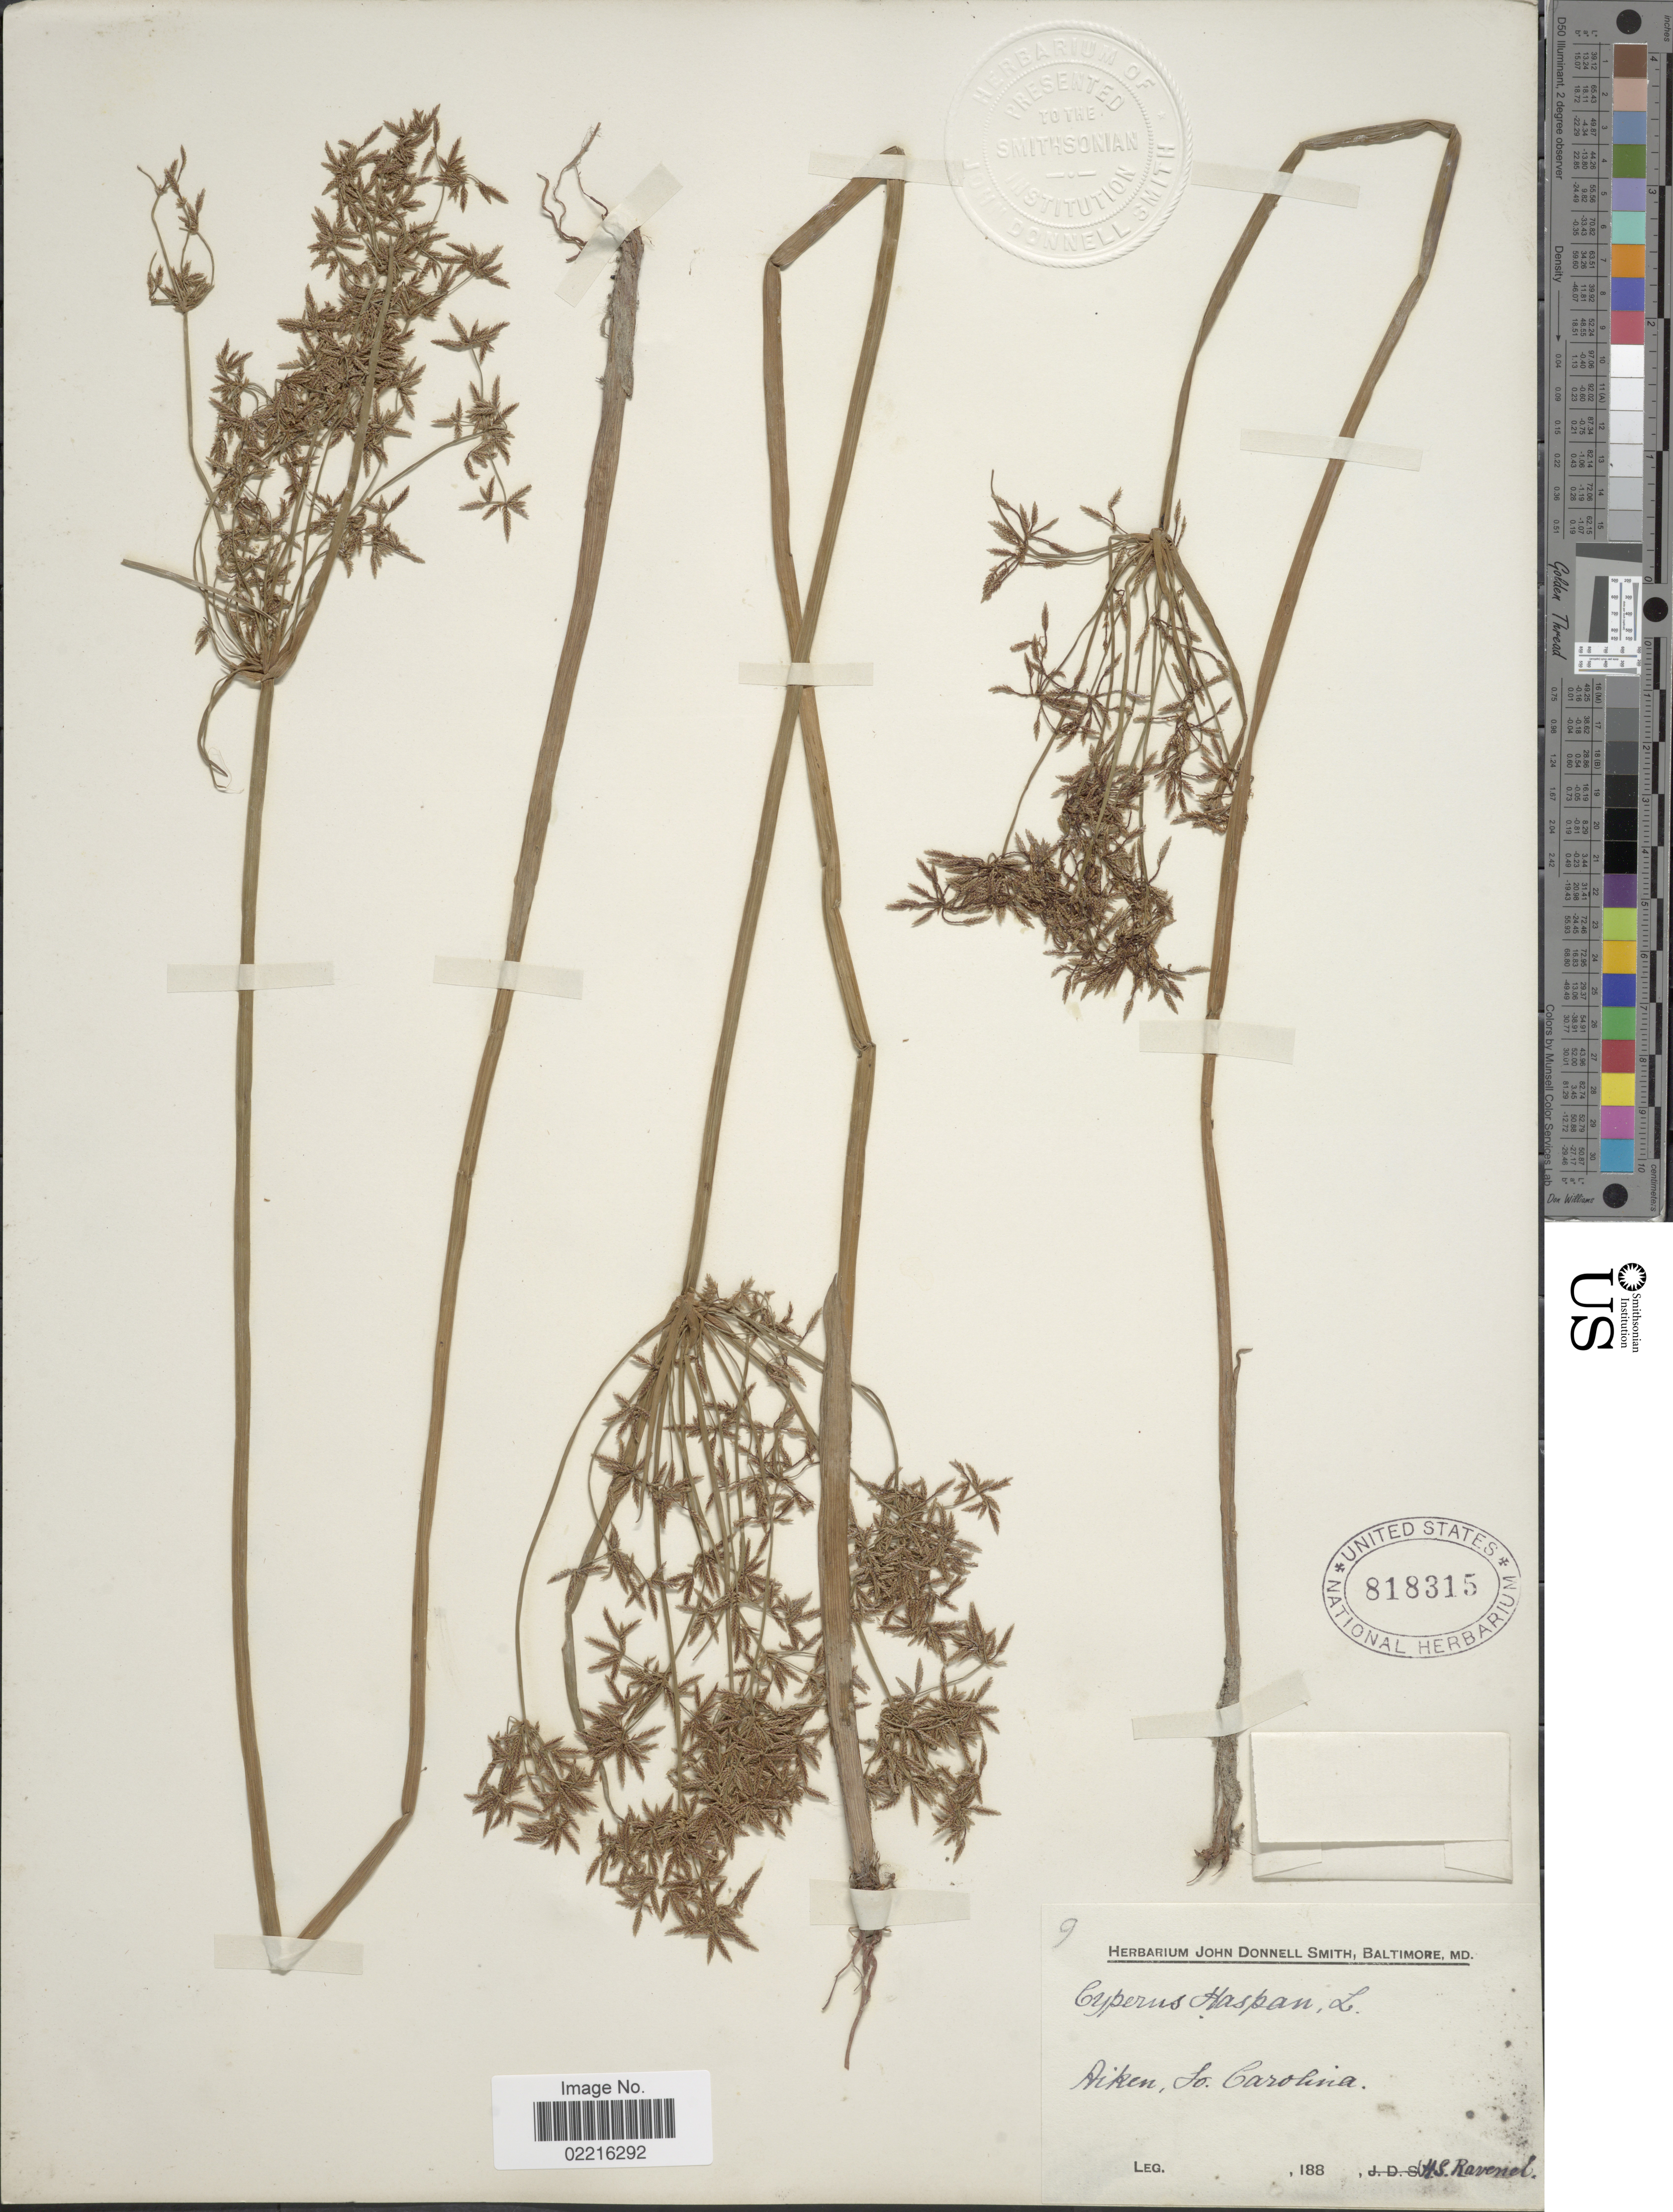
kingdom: Plantae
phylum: Tracheophyta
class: Liliopsida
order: Poales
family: Cyperaceae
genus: Cyperus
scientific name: Cyperus haspan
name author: L.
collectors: H. Ravenel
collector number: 9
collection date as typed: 188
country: United States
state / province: South Carolina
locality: Aiken, So. Carolina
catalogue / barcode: US 818315